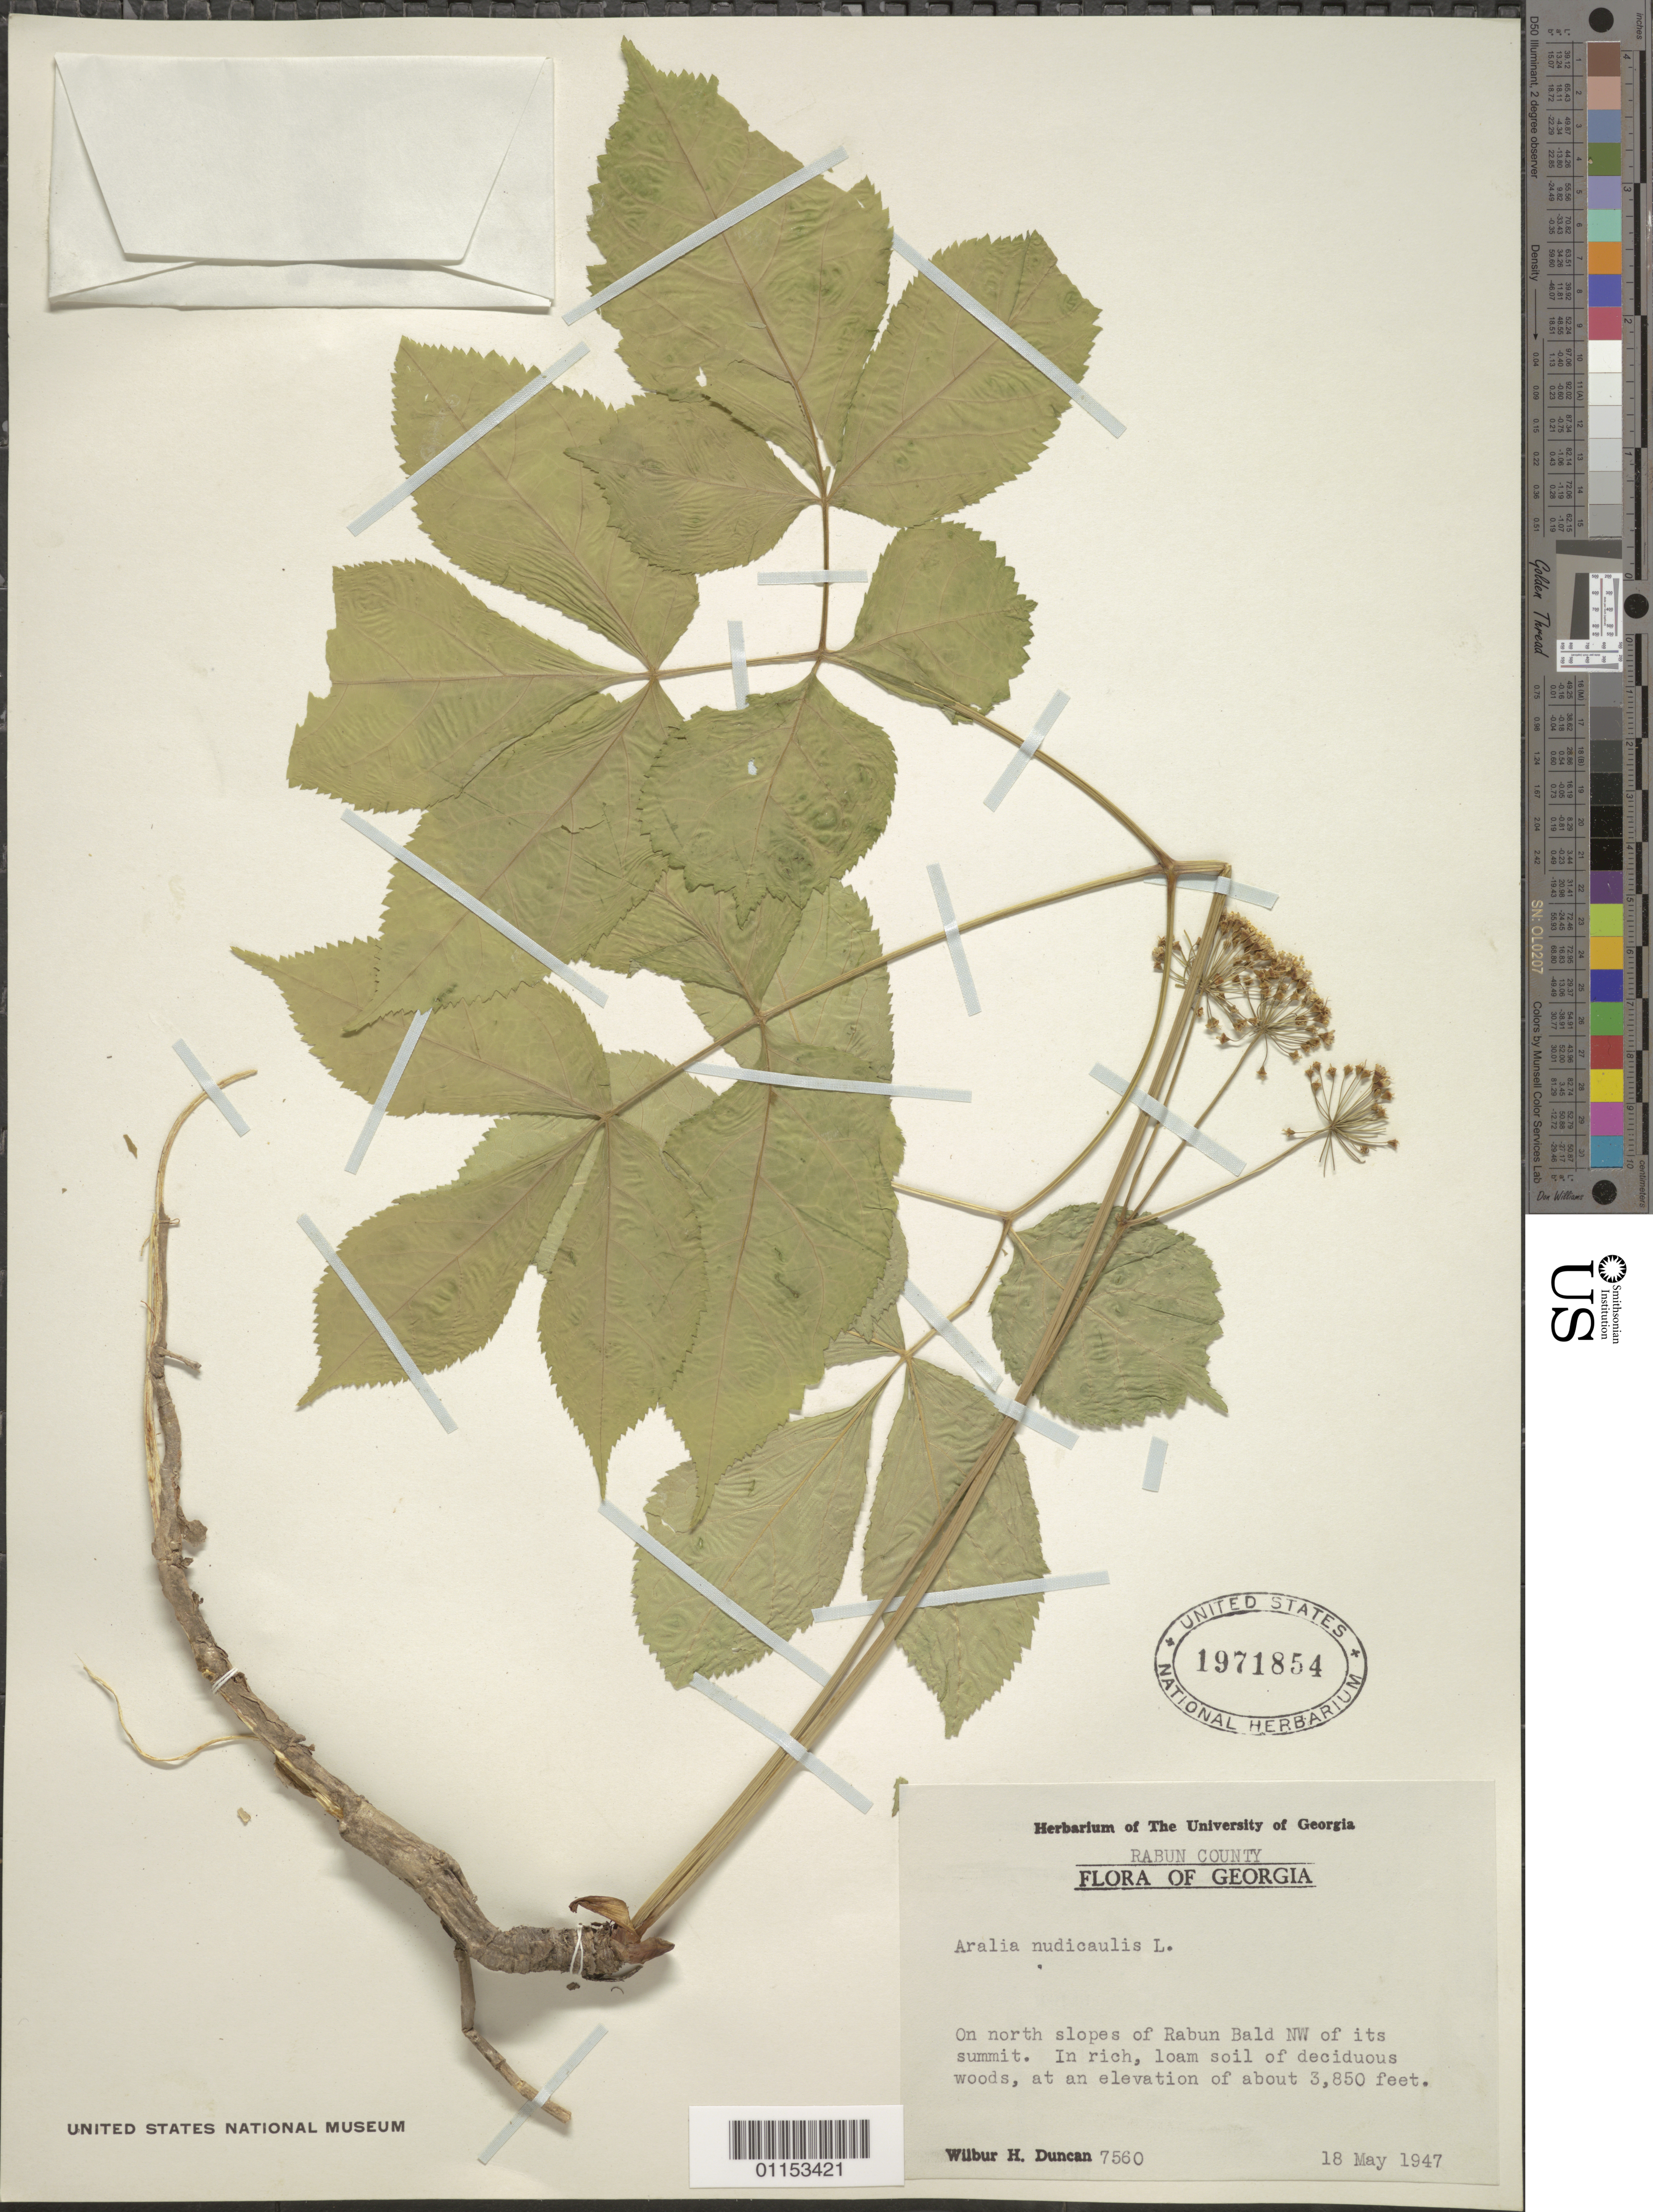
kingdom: Plantae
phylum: Tracheophyta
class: Magnoliopsida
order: Apiales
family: Araliaceae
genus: Aralia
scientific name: Aralia nudicaulis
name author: L.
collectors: W. H. Duncan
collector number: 7560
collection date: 1947-05-18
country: United States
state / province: Georgia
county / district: Rabun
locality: On N slopes of Rabun Bald NW of its summit.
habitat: In rich, loam soil of deciduous woods.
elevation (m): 1173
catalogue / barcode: US 1971854